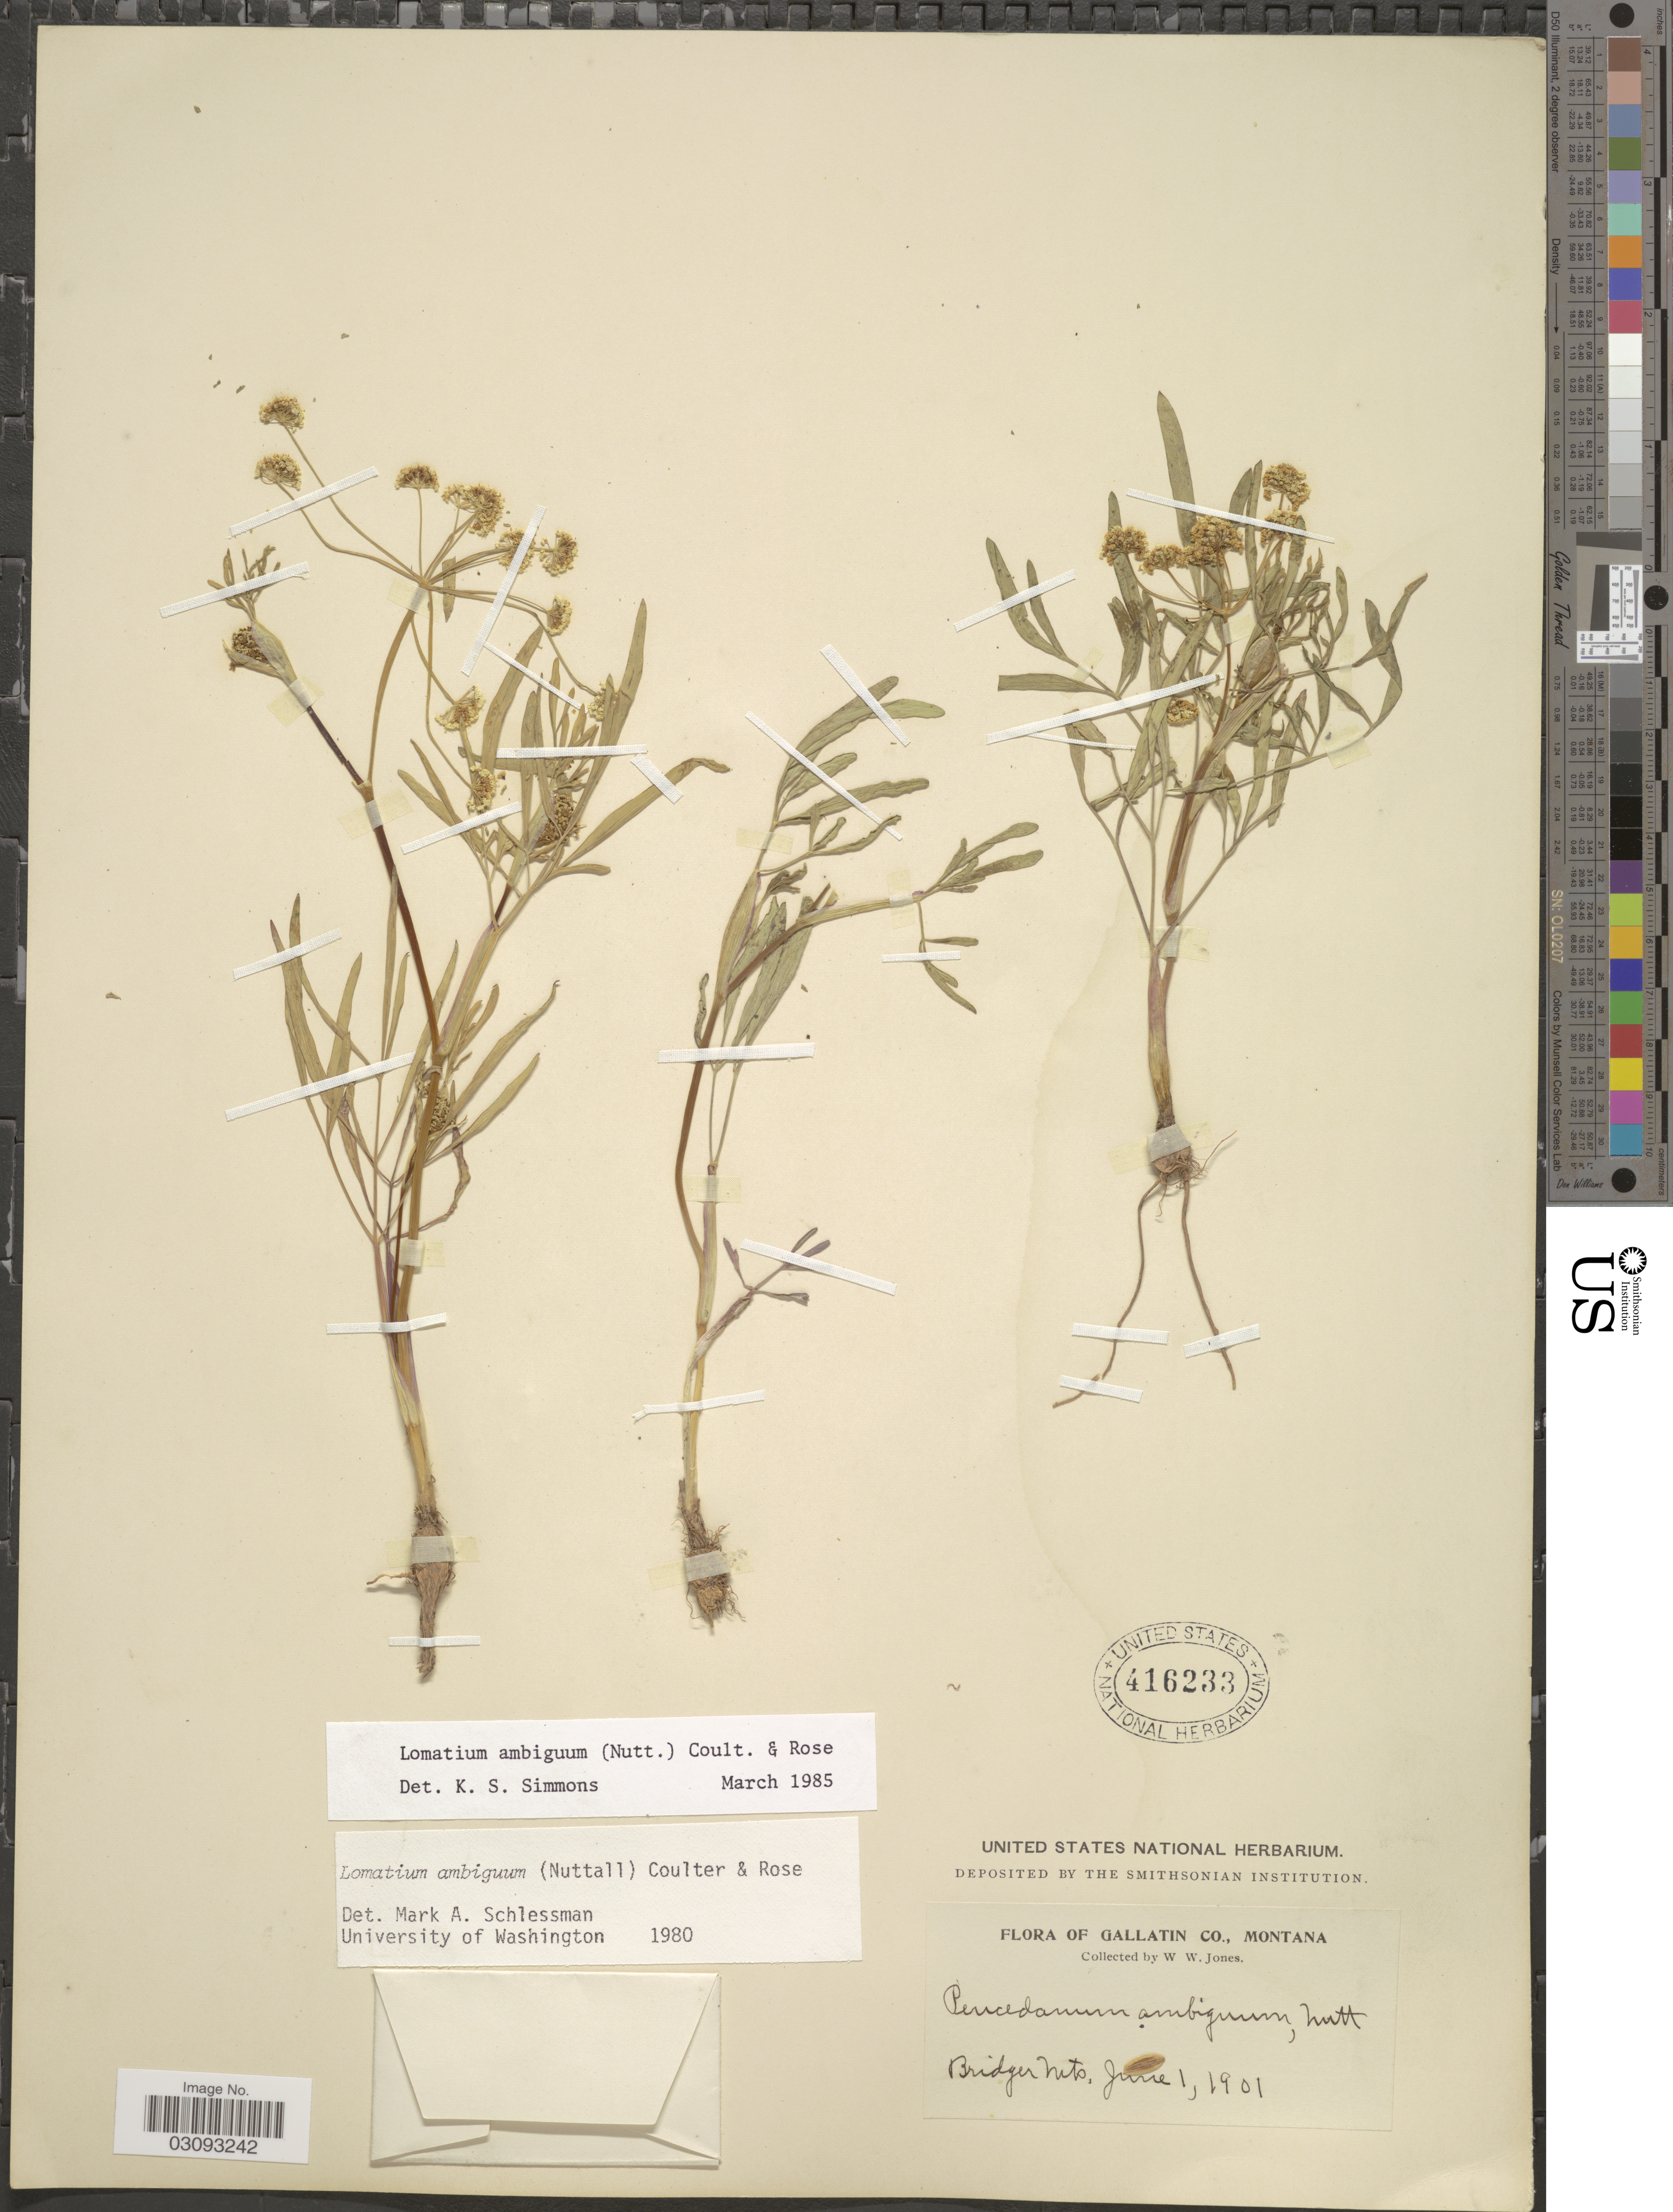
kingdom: Plantae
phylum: Tracheophyta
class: Magnoliopsida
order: Apiales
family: Apiaceae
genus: Lomatium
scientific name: Lomatium ambiguum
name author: (Nutt.) Coult. & Rose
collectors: W. W. Jones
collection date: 1901-06-01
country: United States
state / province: Montana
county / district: Gallatin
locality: Bridger Mts.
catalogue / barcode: US 416233